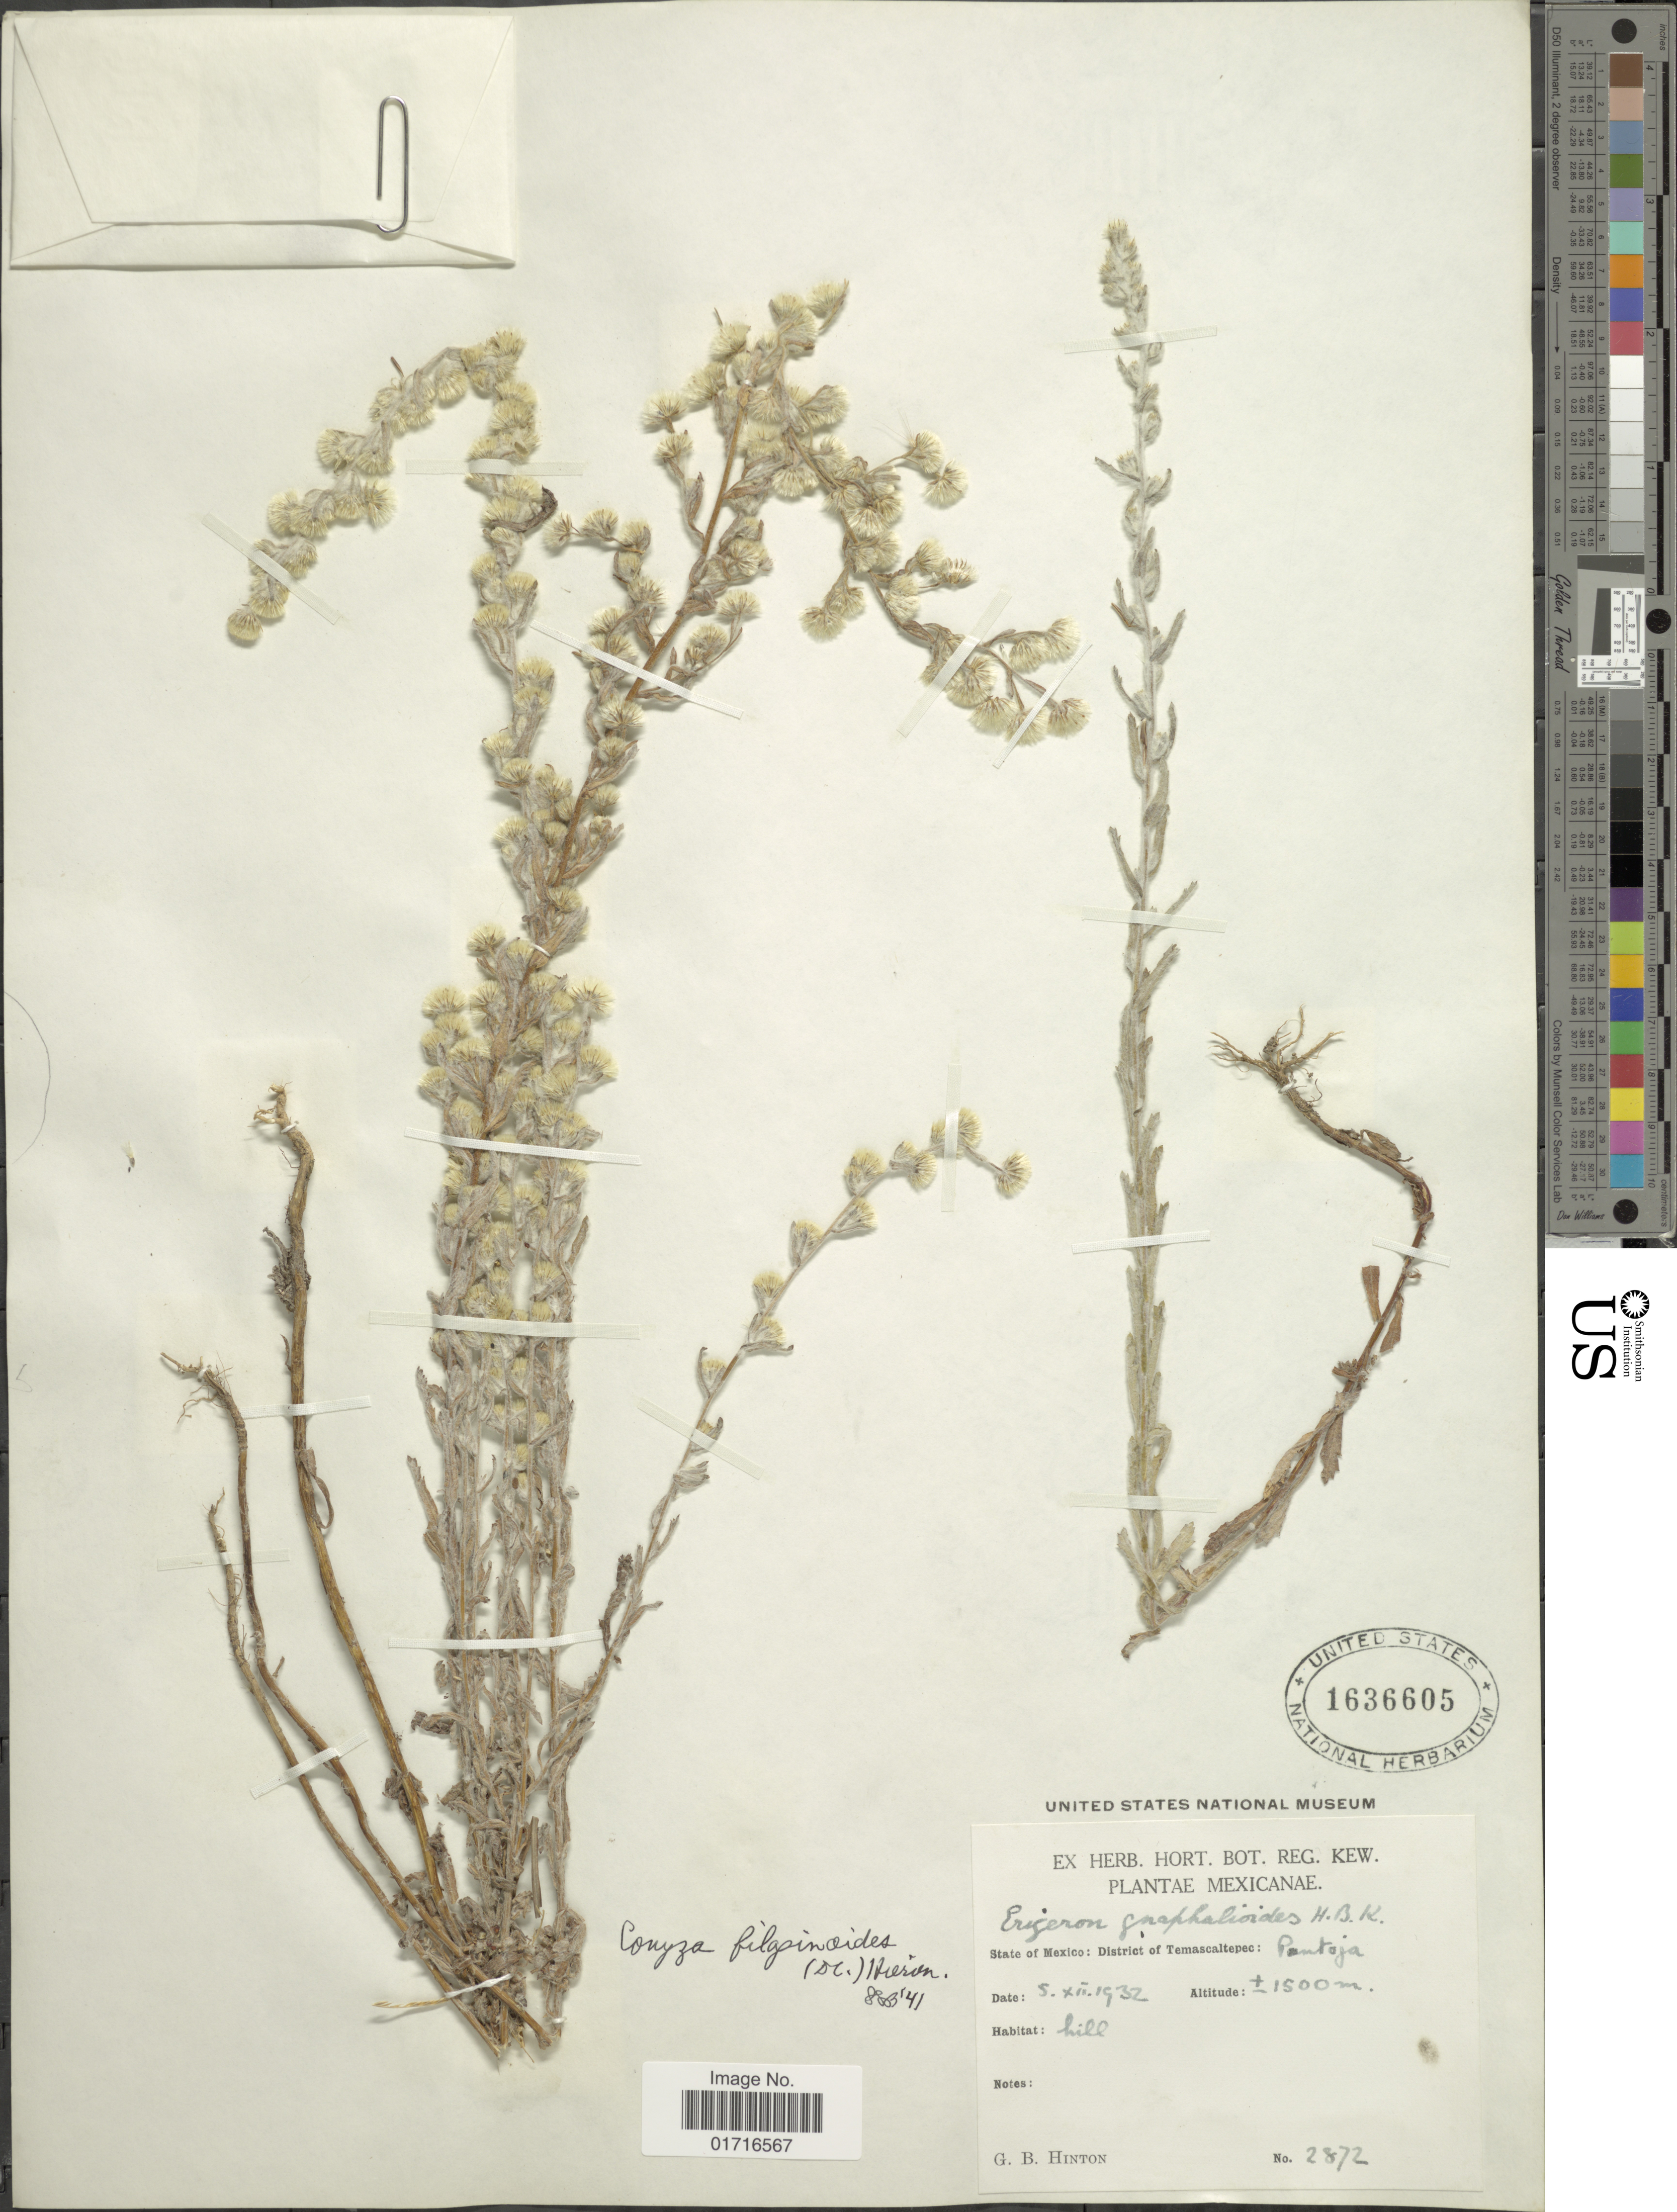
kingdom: Plantae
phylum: Tracheophyta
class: Magnoliopsida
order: Asterales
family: Asteraceae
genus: Conyza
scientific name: Conyza filaginoides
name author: (DC.) Hieron.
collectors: G. B. Hinton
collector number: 2872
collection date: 1932-12-05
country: Mexico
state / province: México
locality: District of Temascaltepec: Pontoja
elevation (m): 1500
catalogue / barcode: US 1636605